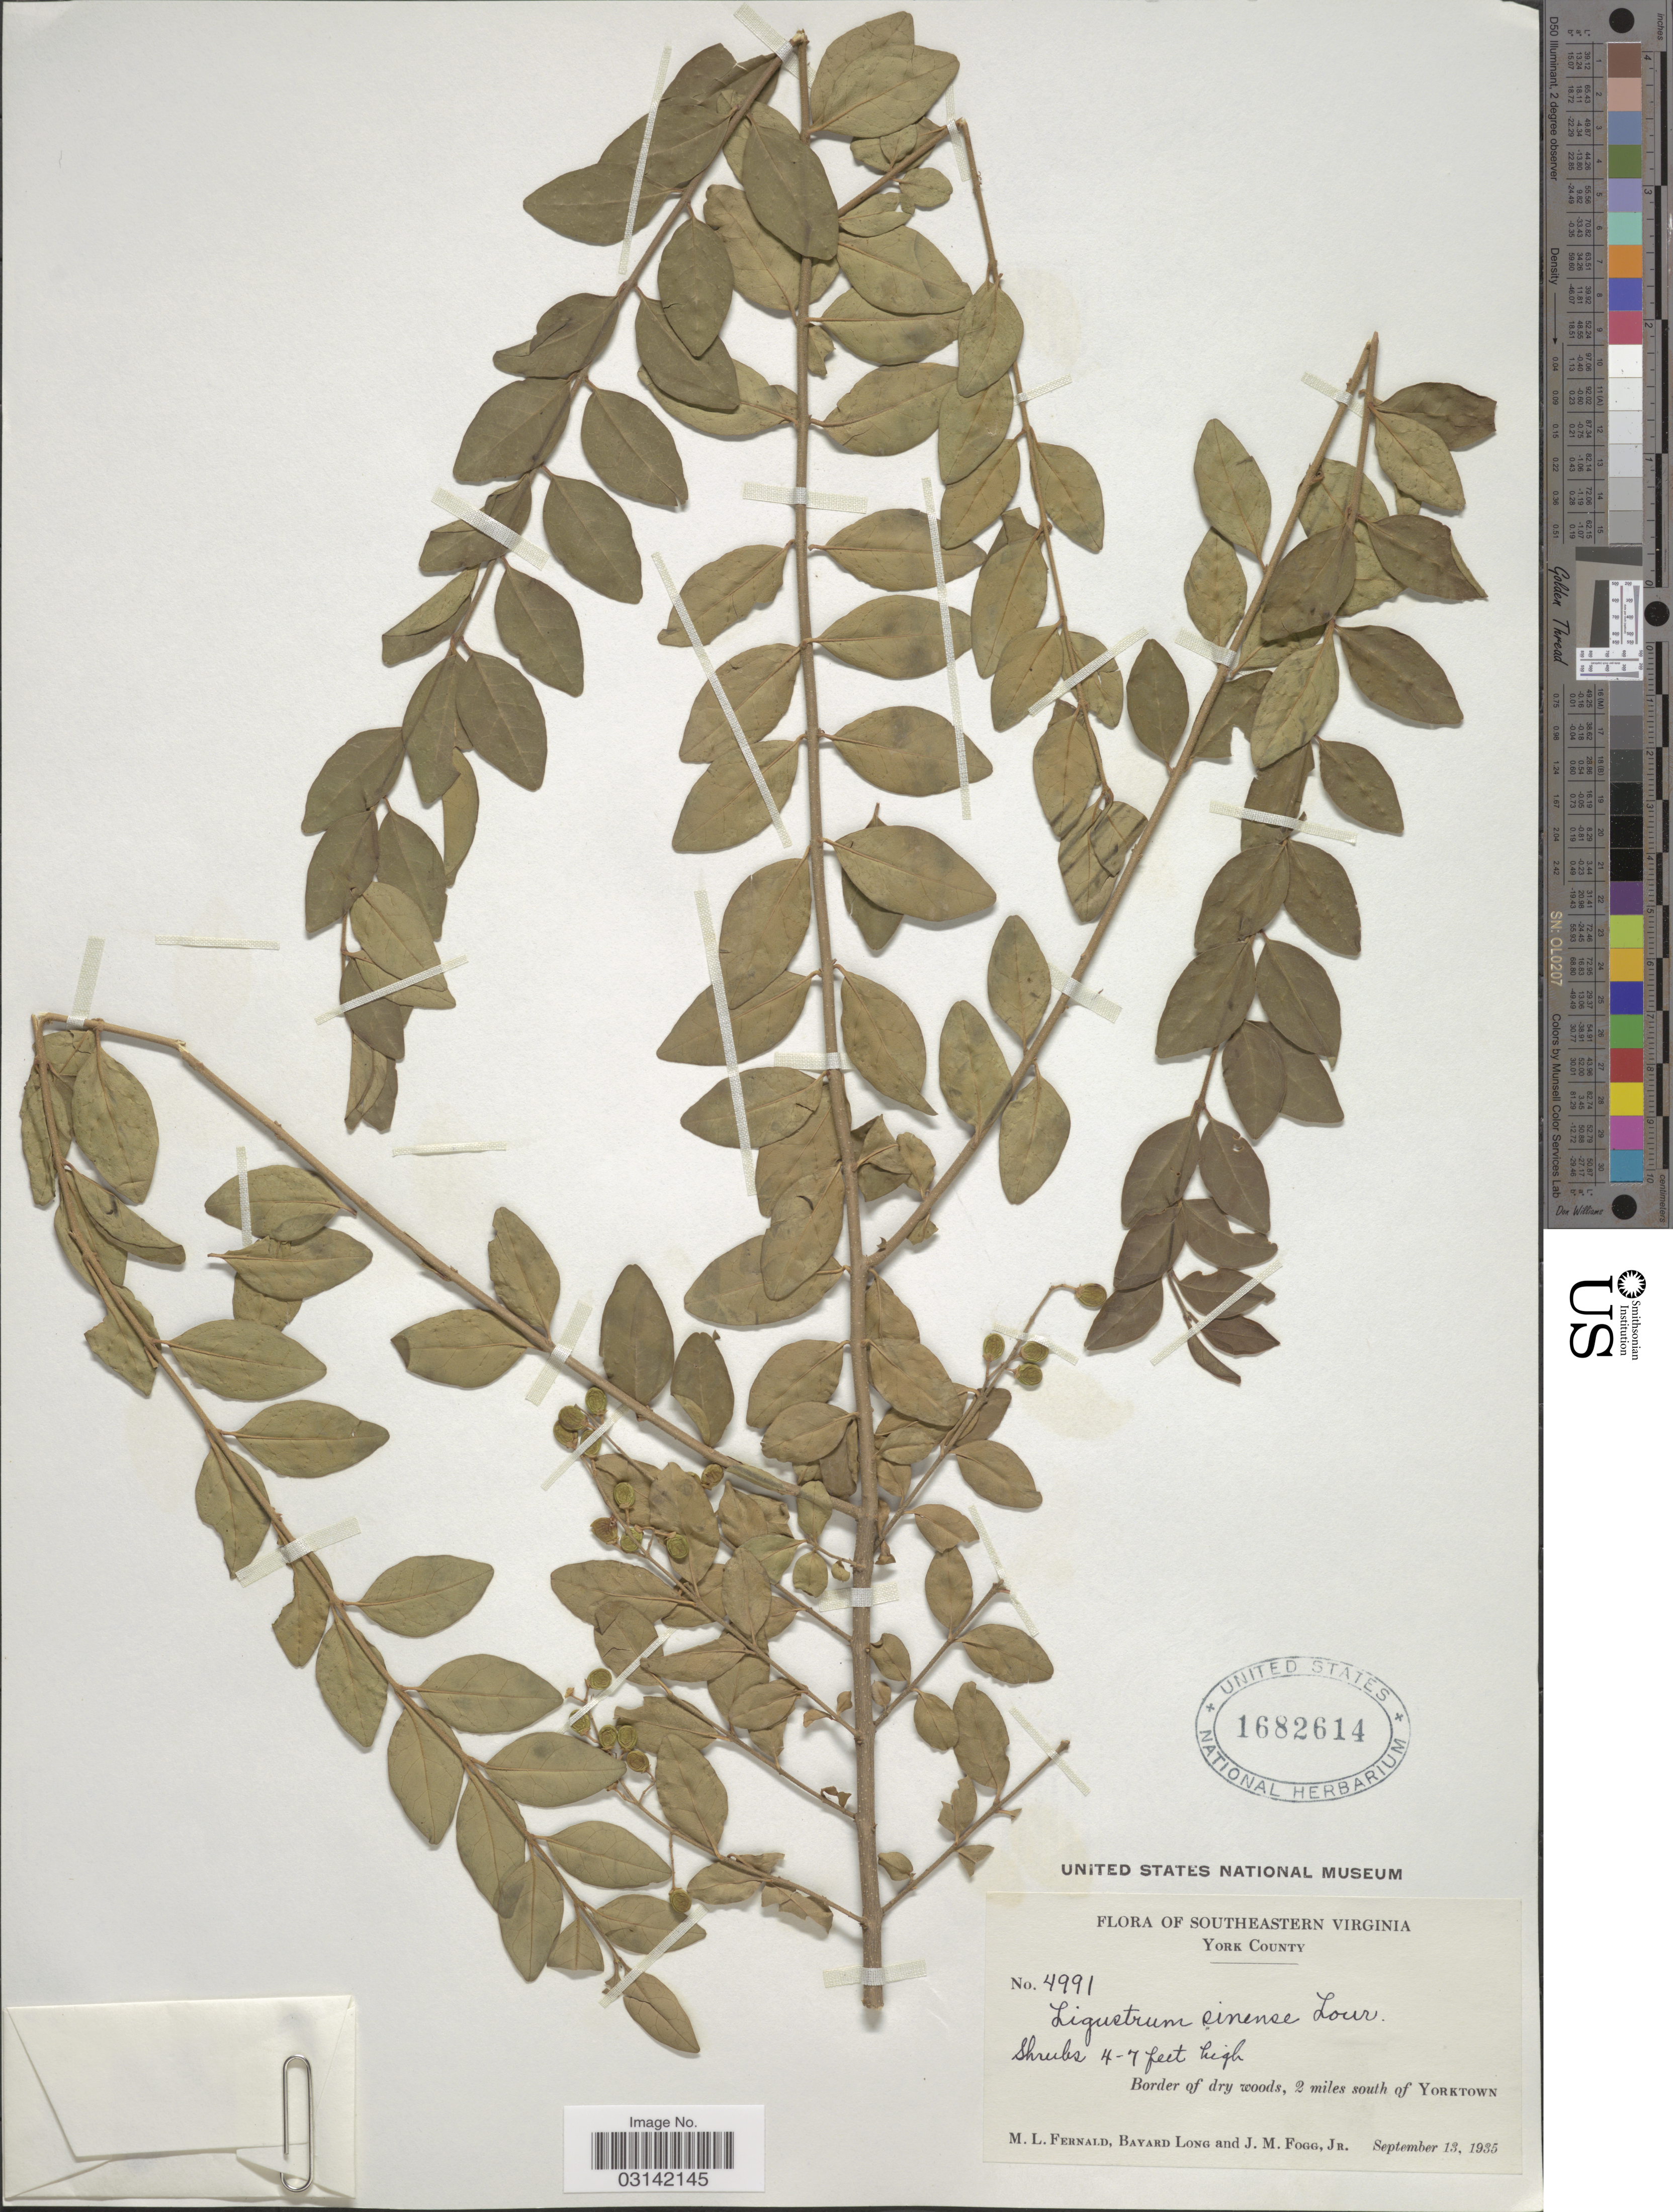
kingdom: Plantae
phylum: Tracheophyta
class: Magnoliopsida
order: Lamiales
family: Oleaceae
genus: Ligustrum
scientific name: Ligustrum sinense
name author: Lour.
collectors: M. L. Fernald, B. Long & J. Fogg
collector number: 4991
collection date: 1935-09-13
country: United States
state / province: Virginia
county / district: York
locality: Southeastern Virginia, York County, Border of dry woods, 2 miles south of Yorktown.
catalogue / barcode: US 1682614